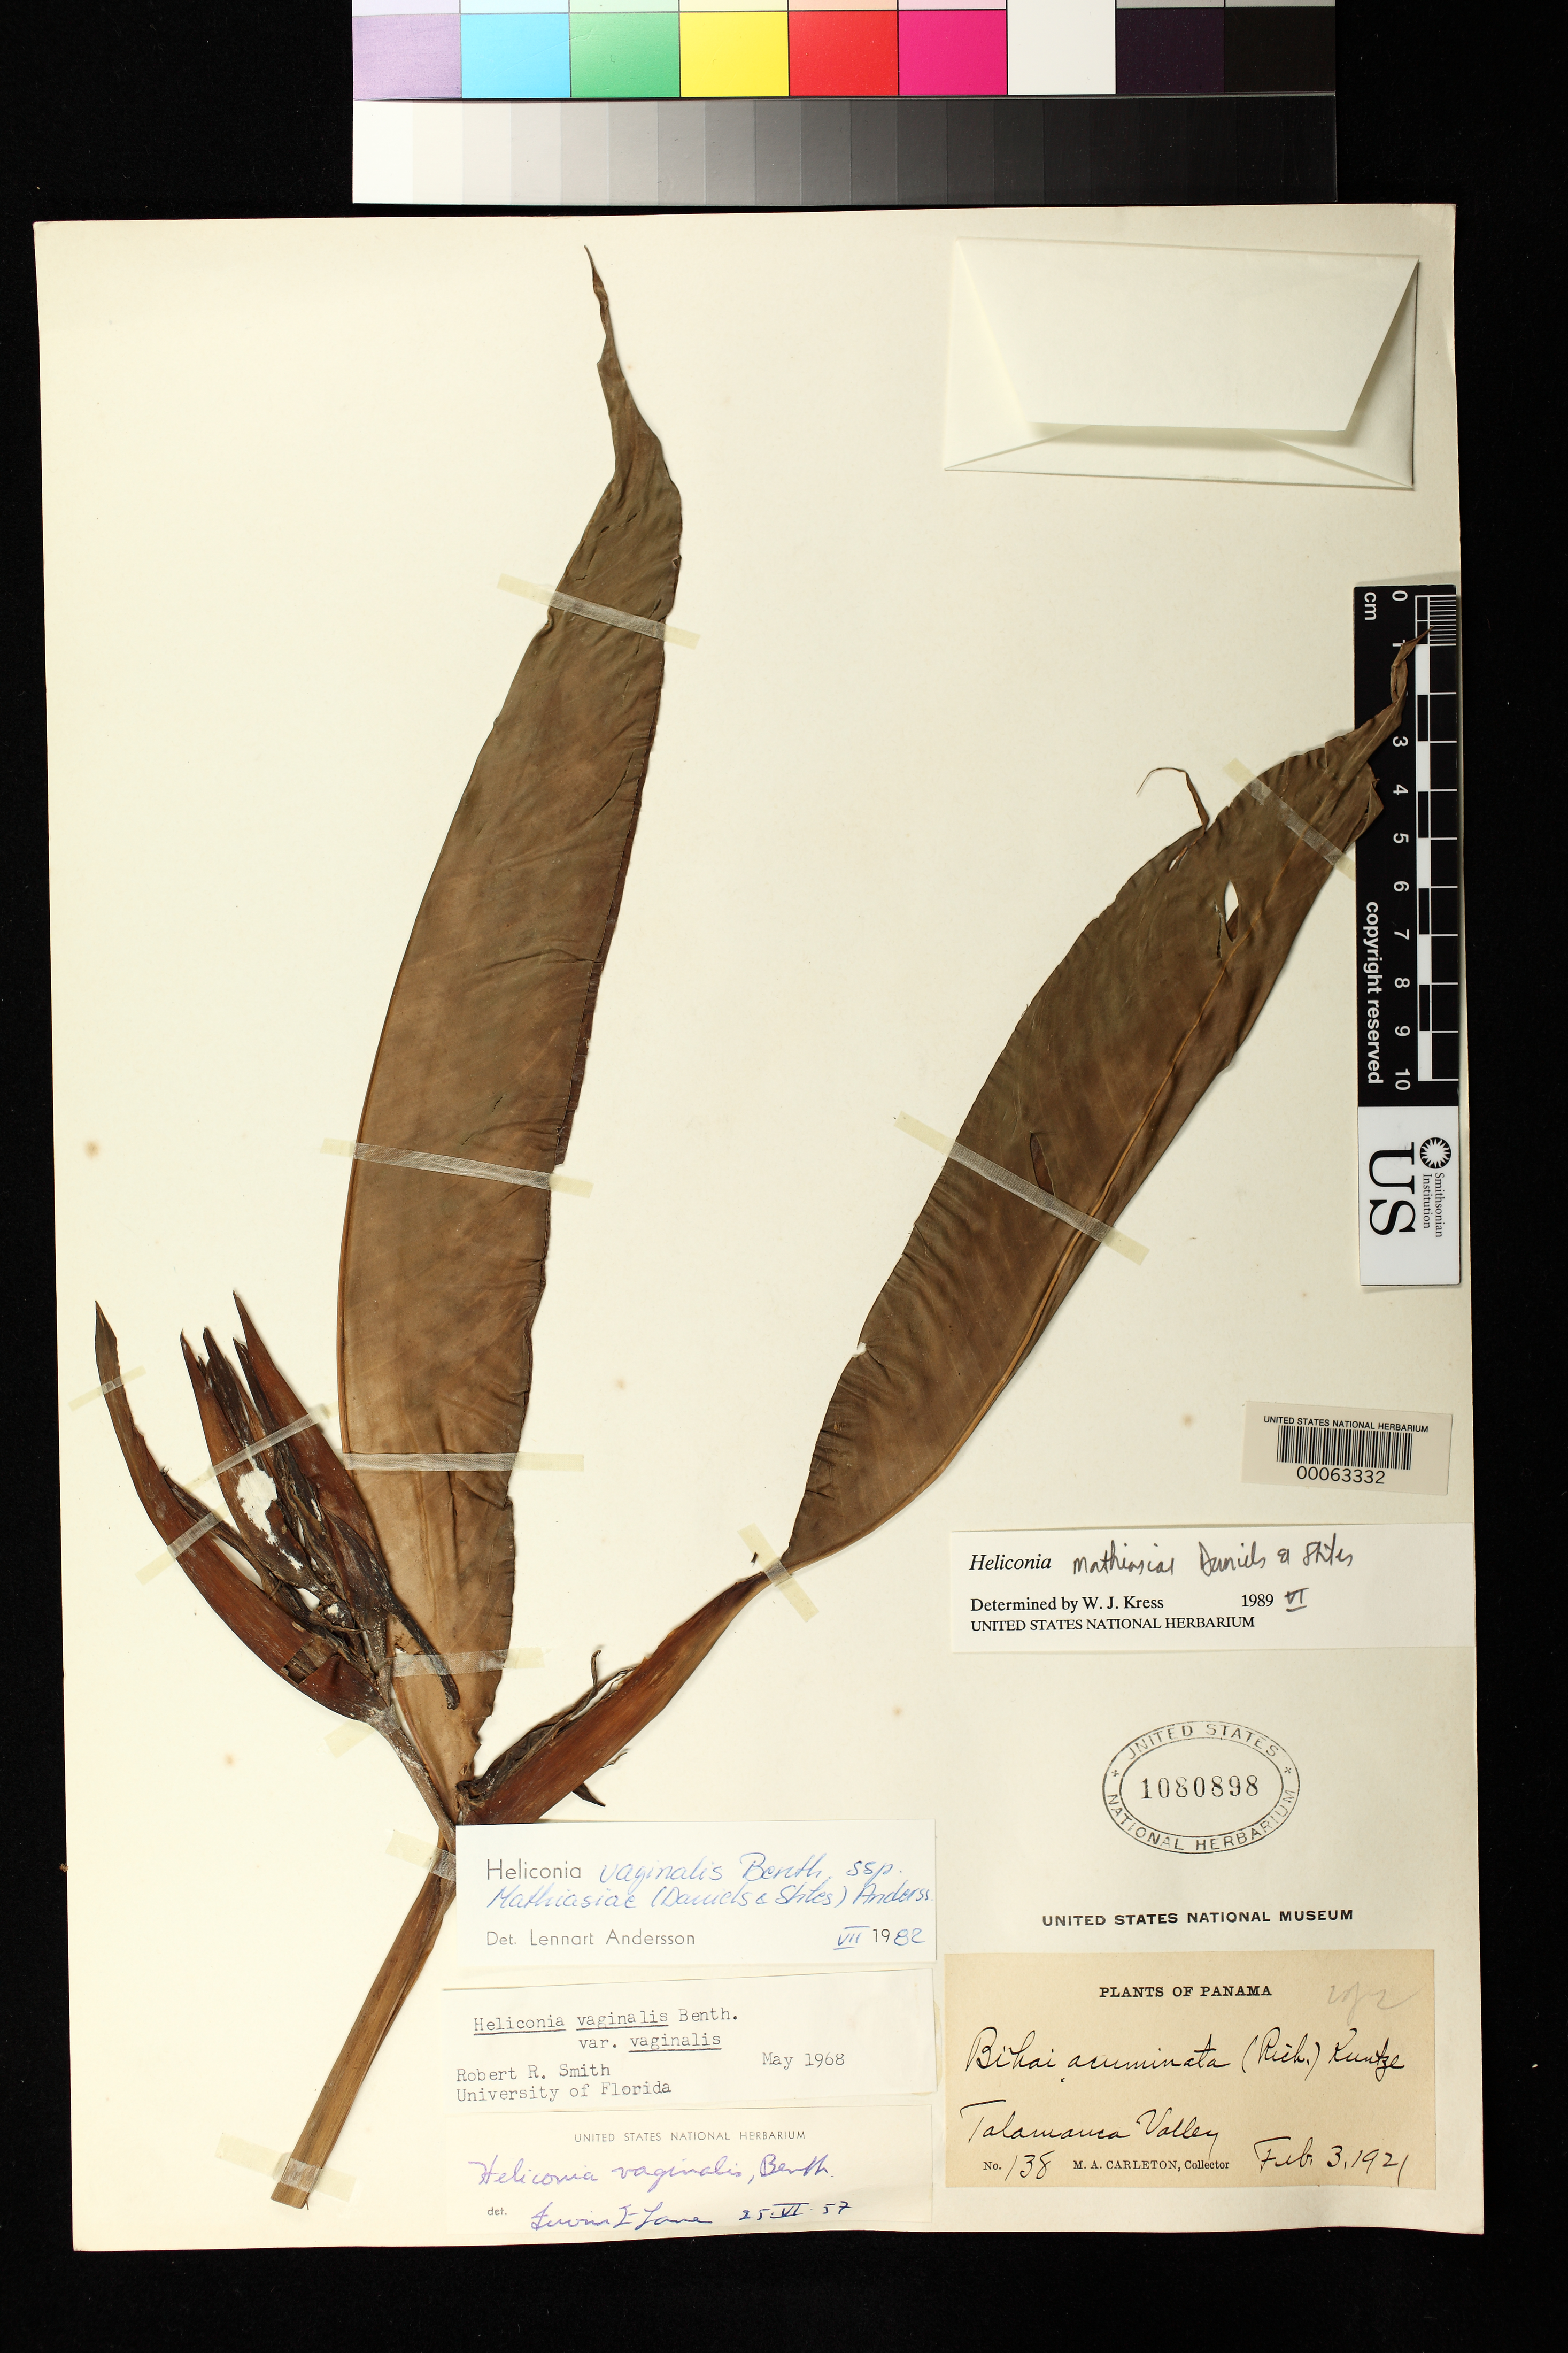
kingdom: Plantae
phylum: Tracheophyta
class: Liliopsida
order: Zingiberales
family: Heliconiaceae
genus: Heliconia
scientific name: Heliconia mathiasiae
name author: G.S. Daniels & F.G. Stiles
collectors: M. A. Carleton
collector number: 138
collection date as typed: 03 Feb 1921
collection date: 1921-02-03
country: Panama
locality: Talamanca Valley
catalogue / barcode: US 1080898